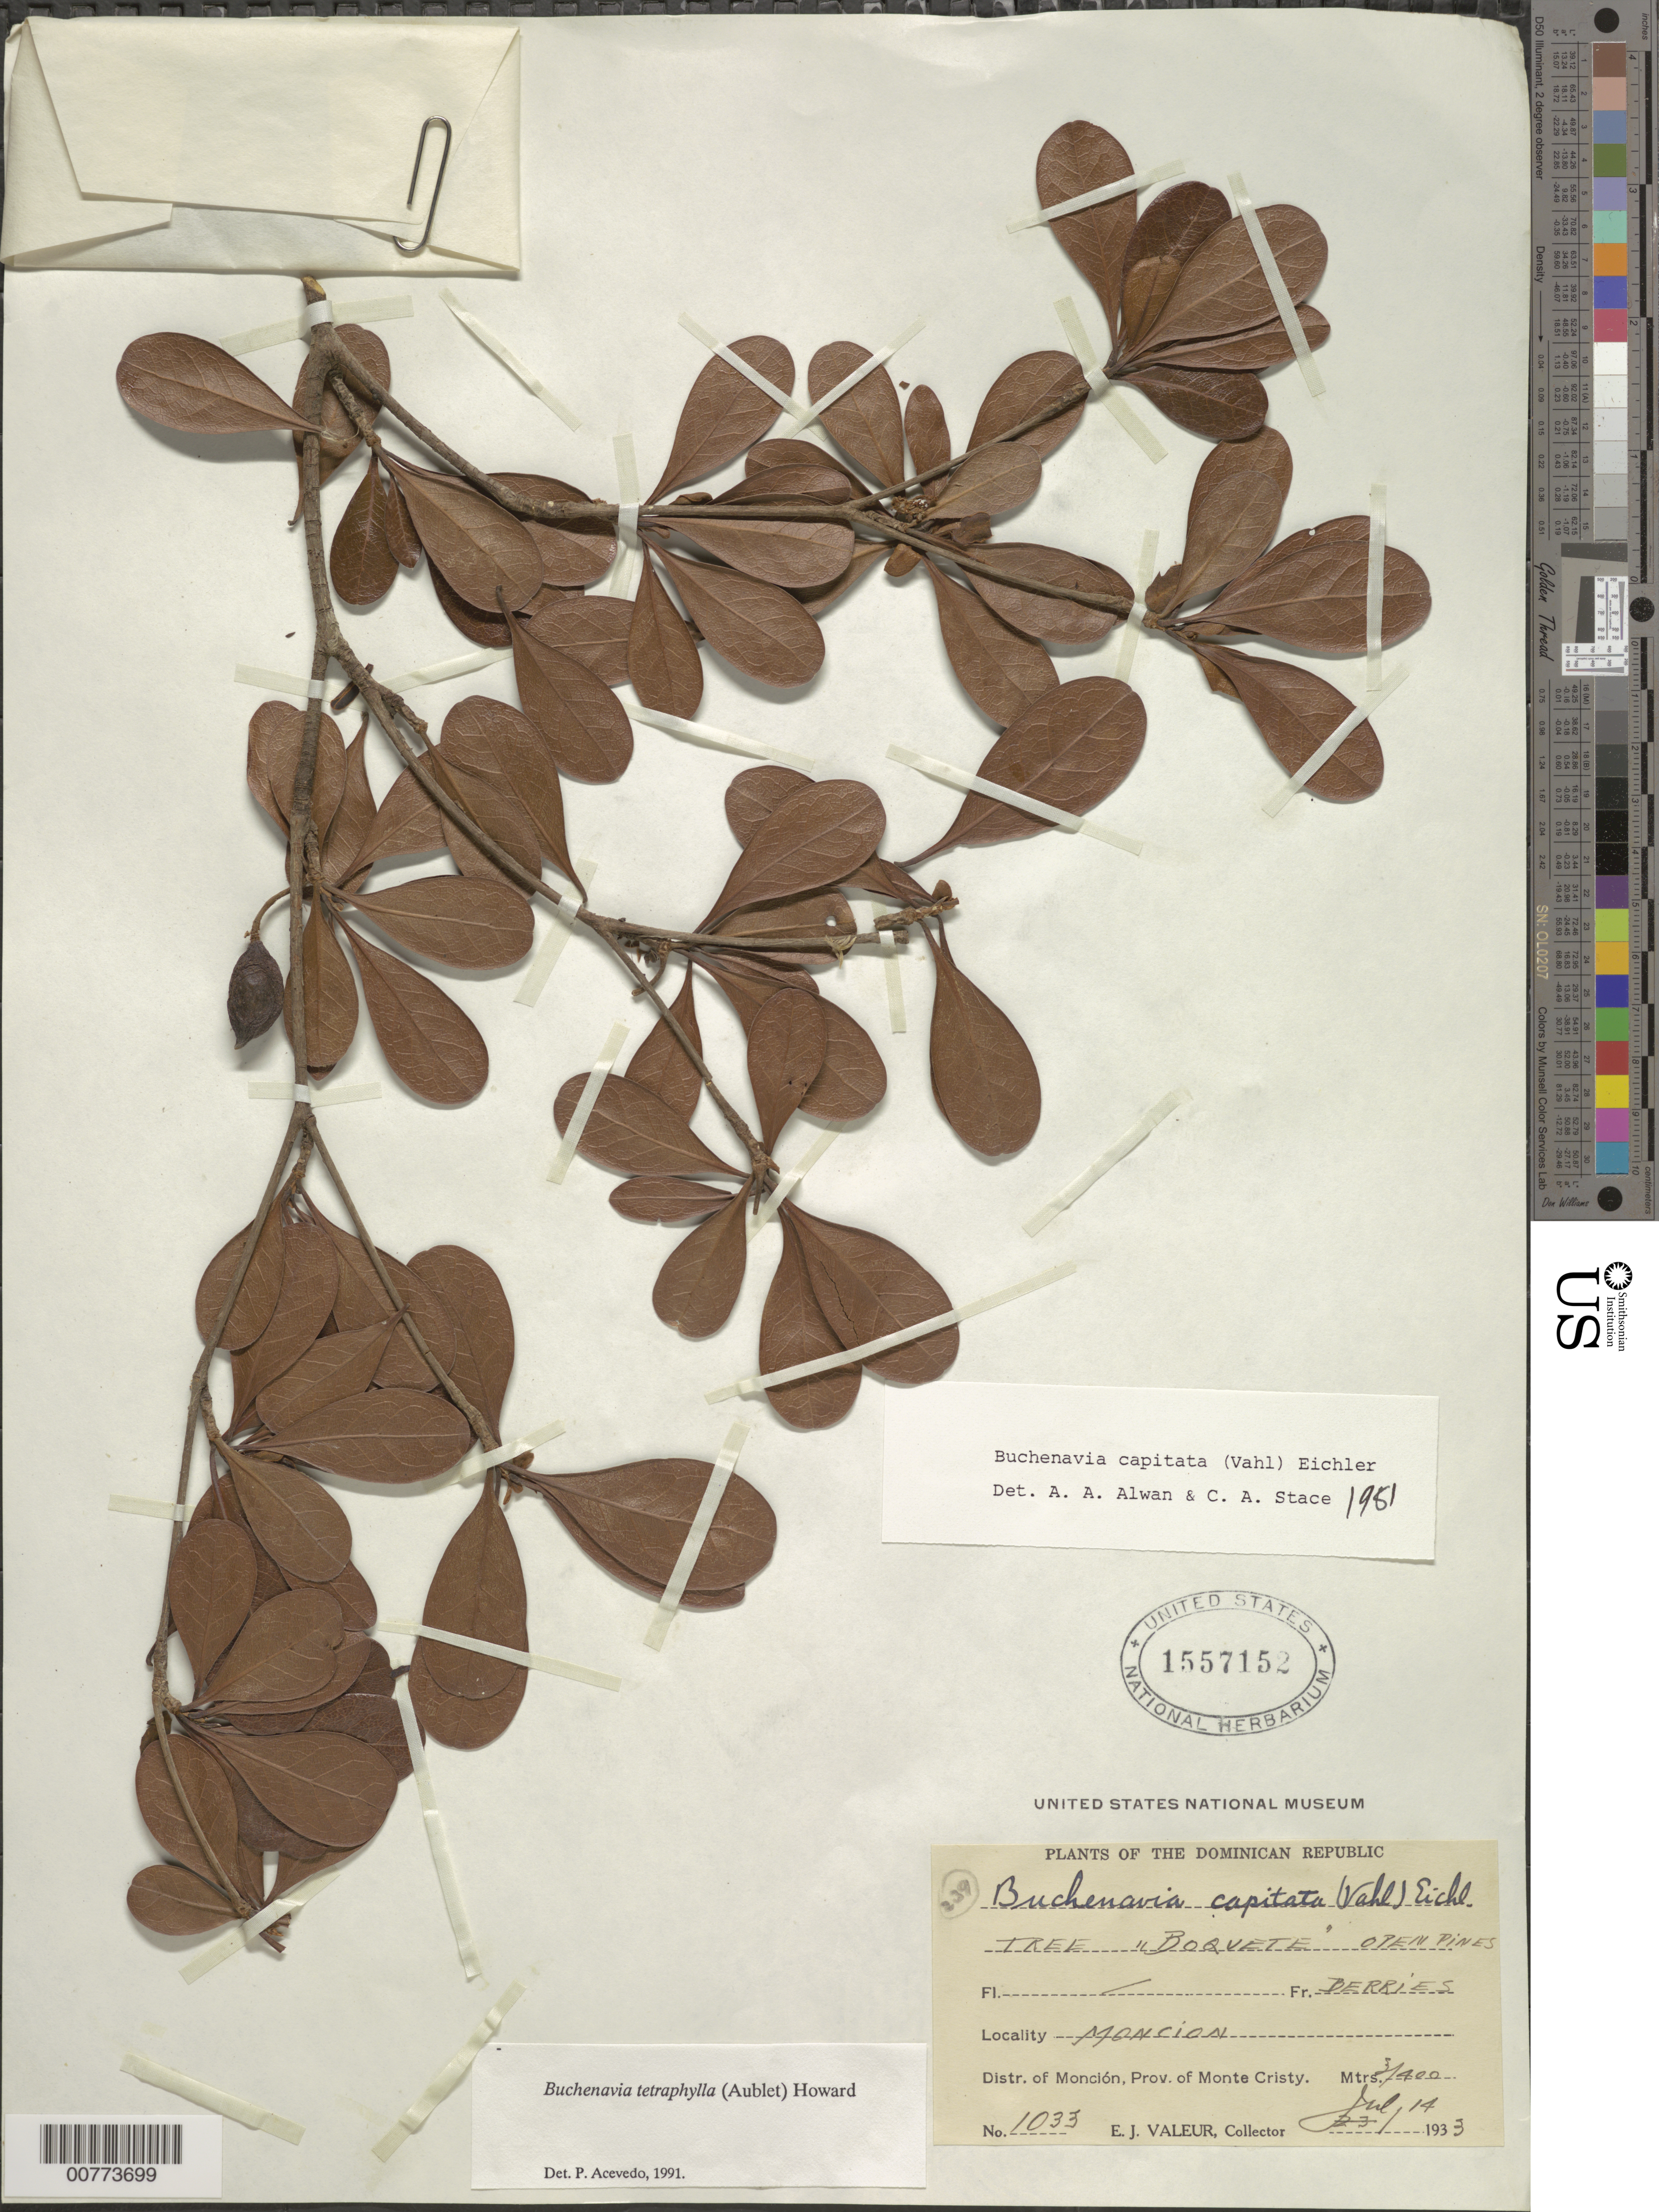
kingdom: Plantae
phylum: Tracheophyta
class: Magnoliopsida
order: Myrtales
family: Combretaceae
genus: Terminalia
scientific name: Terminalia tetraphylla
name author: (Aubl.) Gere & Boatwr.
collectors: E. Valeur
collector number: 1033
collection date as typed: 14 Jul 1933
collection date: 1933-07-14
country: Dominican Republic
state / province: Monte Cristi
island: Hispaniola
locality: Distr. of Monción, locality of Monción.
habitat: Open pines.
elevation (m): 300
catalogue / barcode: US 1557152